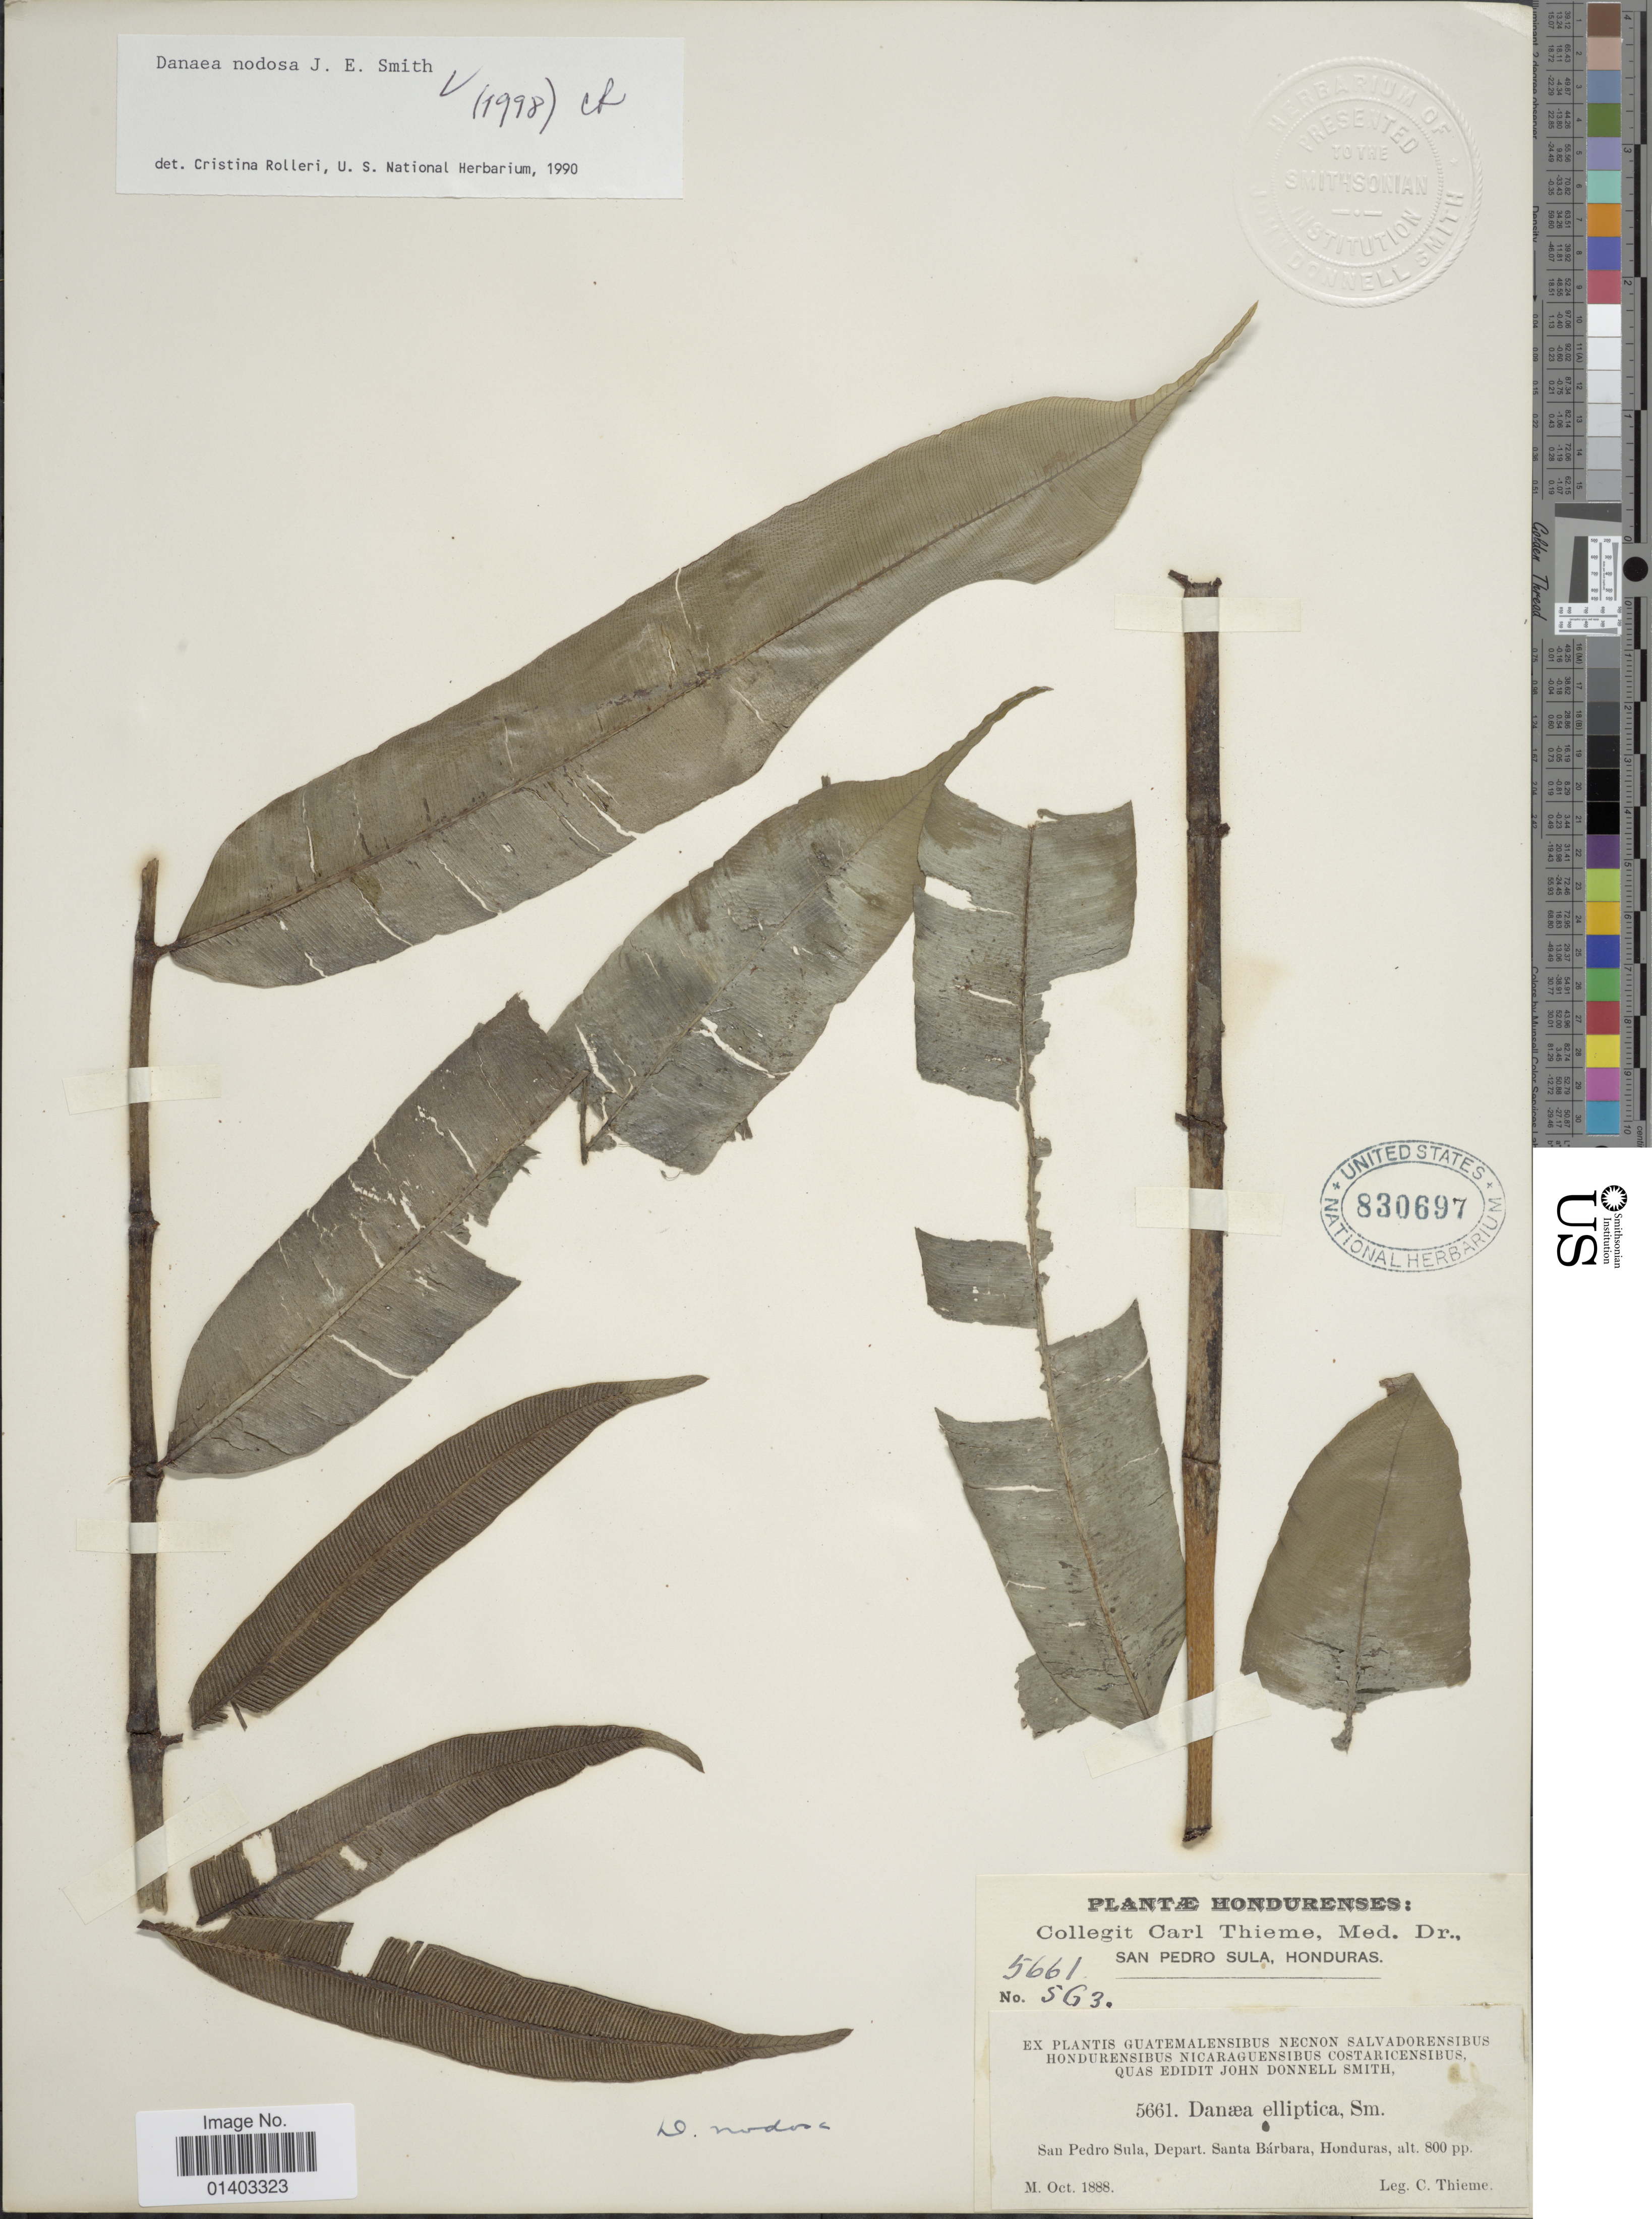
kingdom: Plantae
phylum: Tracheophyta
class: Polypodiopsida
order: Marattiales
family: Marattiaceae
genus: Danaea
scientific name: Danaea nodosa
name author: (L.) Sm.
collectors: C. Thieme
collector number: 5661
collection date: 1888-10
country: Honduras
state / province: Santa Bárbara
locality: San Pedro Sula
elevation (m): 244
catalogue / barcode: US 830697